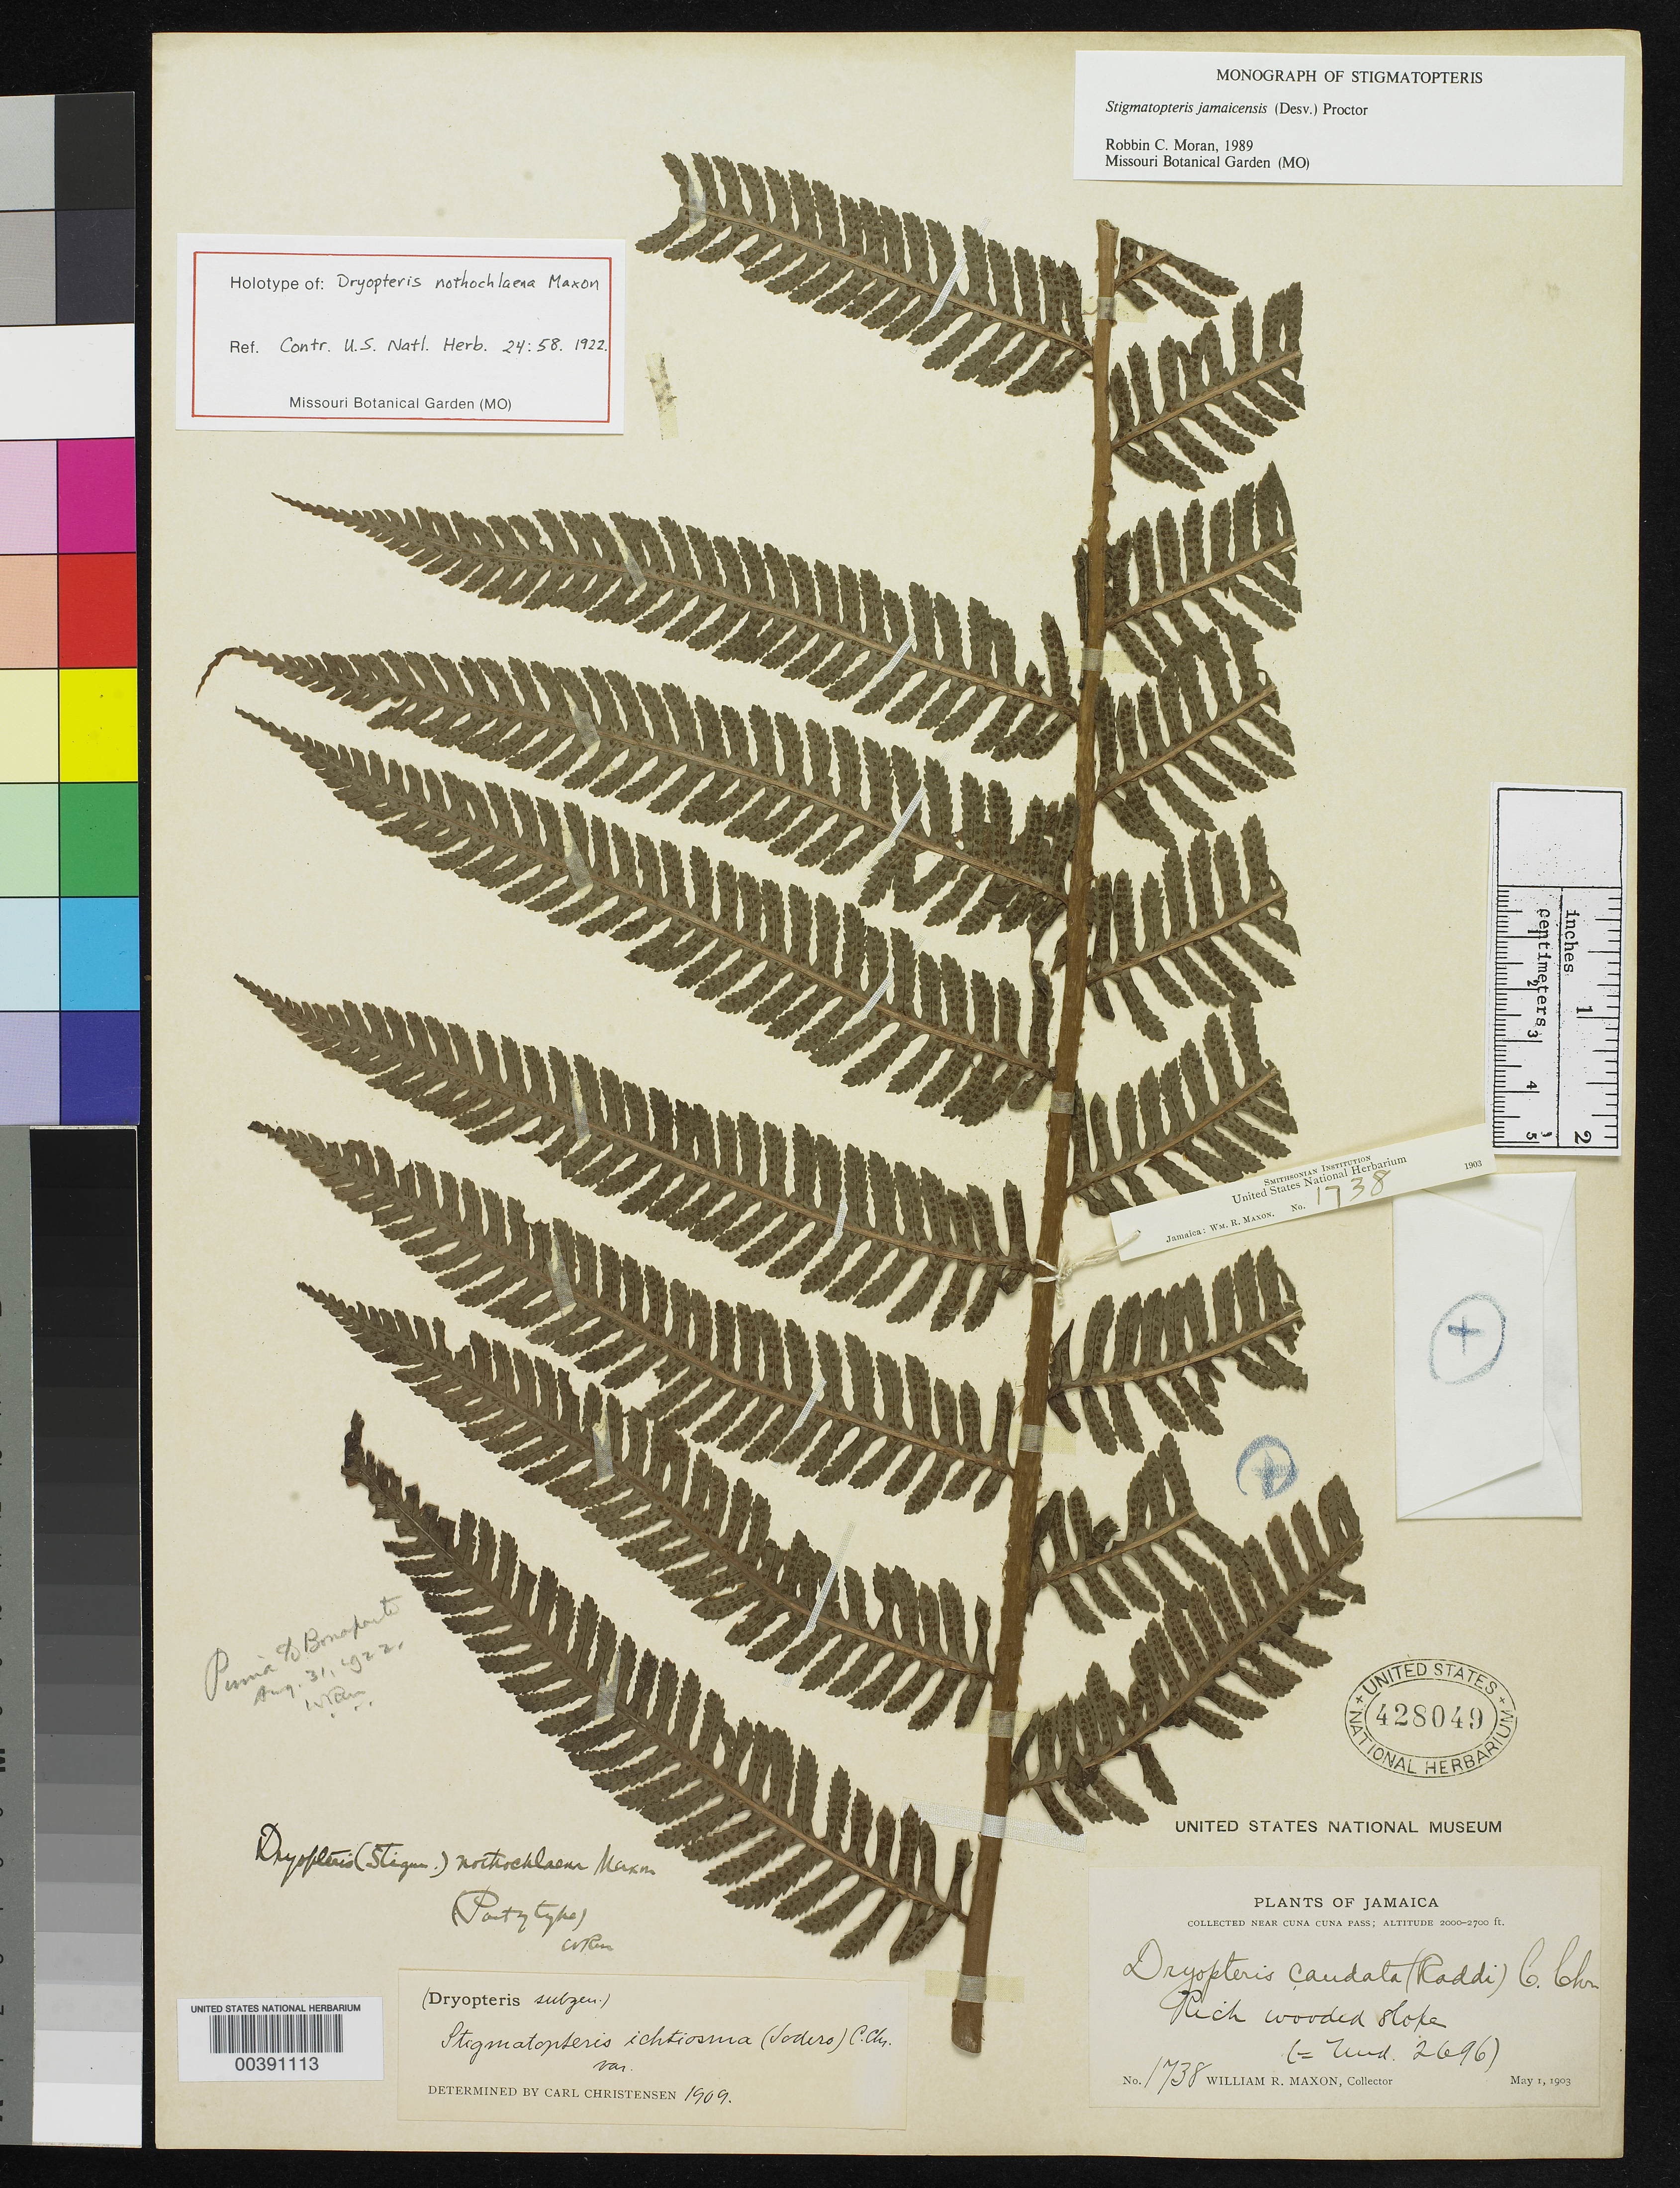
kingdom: Plantae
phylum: Tracheophyta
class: Polypodiopsida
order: Polypodiales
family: Dryopteridaceae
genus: Dryopteris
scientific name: Dryopteris nothochlaena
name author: Maxon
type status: Holotype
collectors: W. R. Maxon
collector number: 1738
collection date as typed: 01 May 1903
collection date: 1903-05-01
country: Jamaica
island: Greater Antilles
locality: Near Cuna Cuna Pass.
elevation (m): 610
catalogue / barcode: US 428049